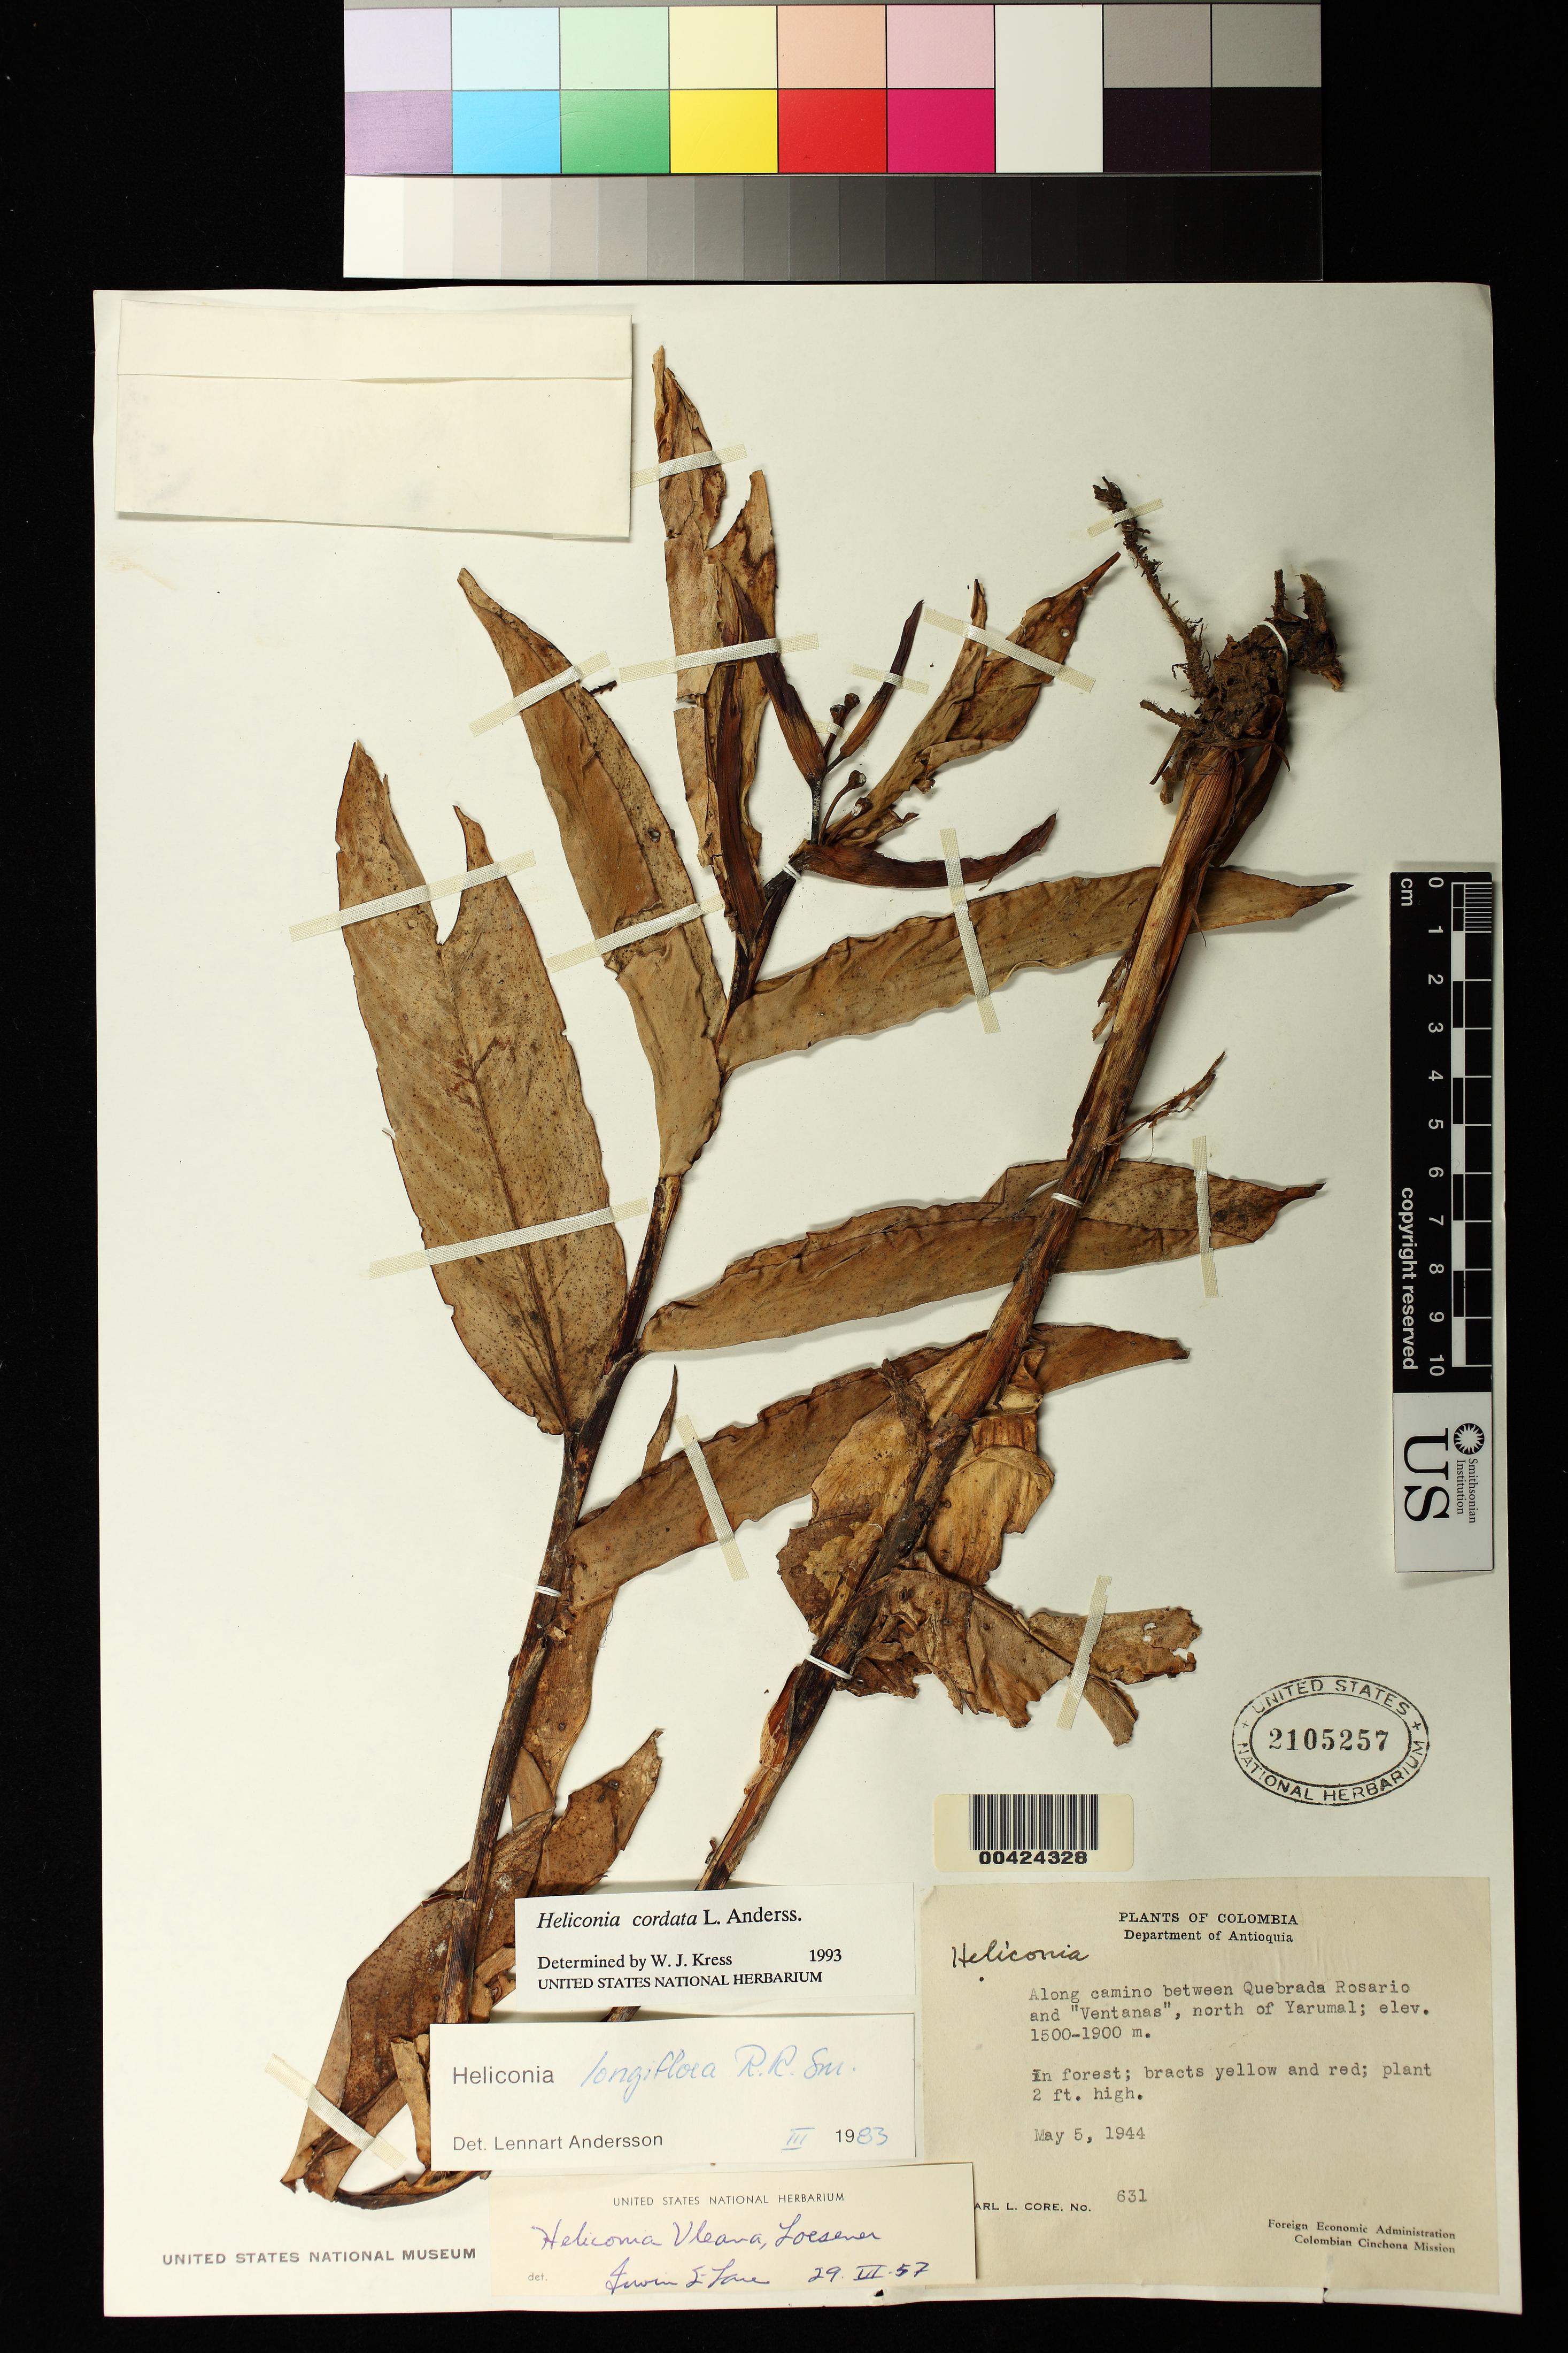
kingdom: Plantae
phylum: Tracheophyta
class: Liliopsida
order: Zingiberales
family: Heliconiaceae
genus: Heliconia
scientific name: Heliconia cordata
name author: L. Andersson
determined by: Kress, W. J., (US), Smithsonian Institution - National Museum of Natural History (UNITED STATES)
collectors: E. L. Core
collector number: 631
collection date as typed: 05 May 1944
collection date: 1944-05-05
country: Colombia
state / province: Antioquia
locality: Yarumal, N of ; between Quebrada Rosa Rio and "Ventanas"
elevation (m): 1500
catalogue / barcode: US 2105257